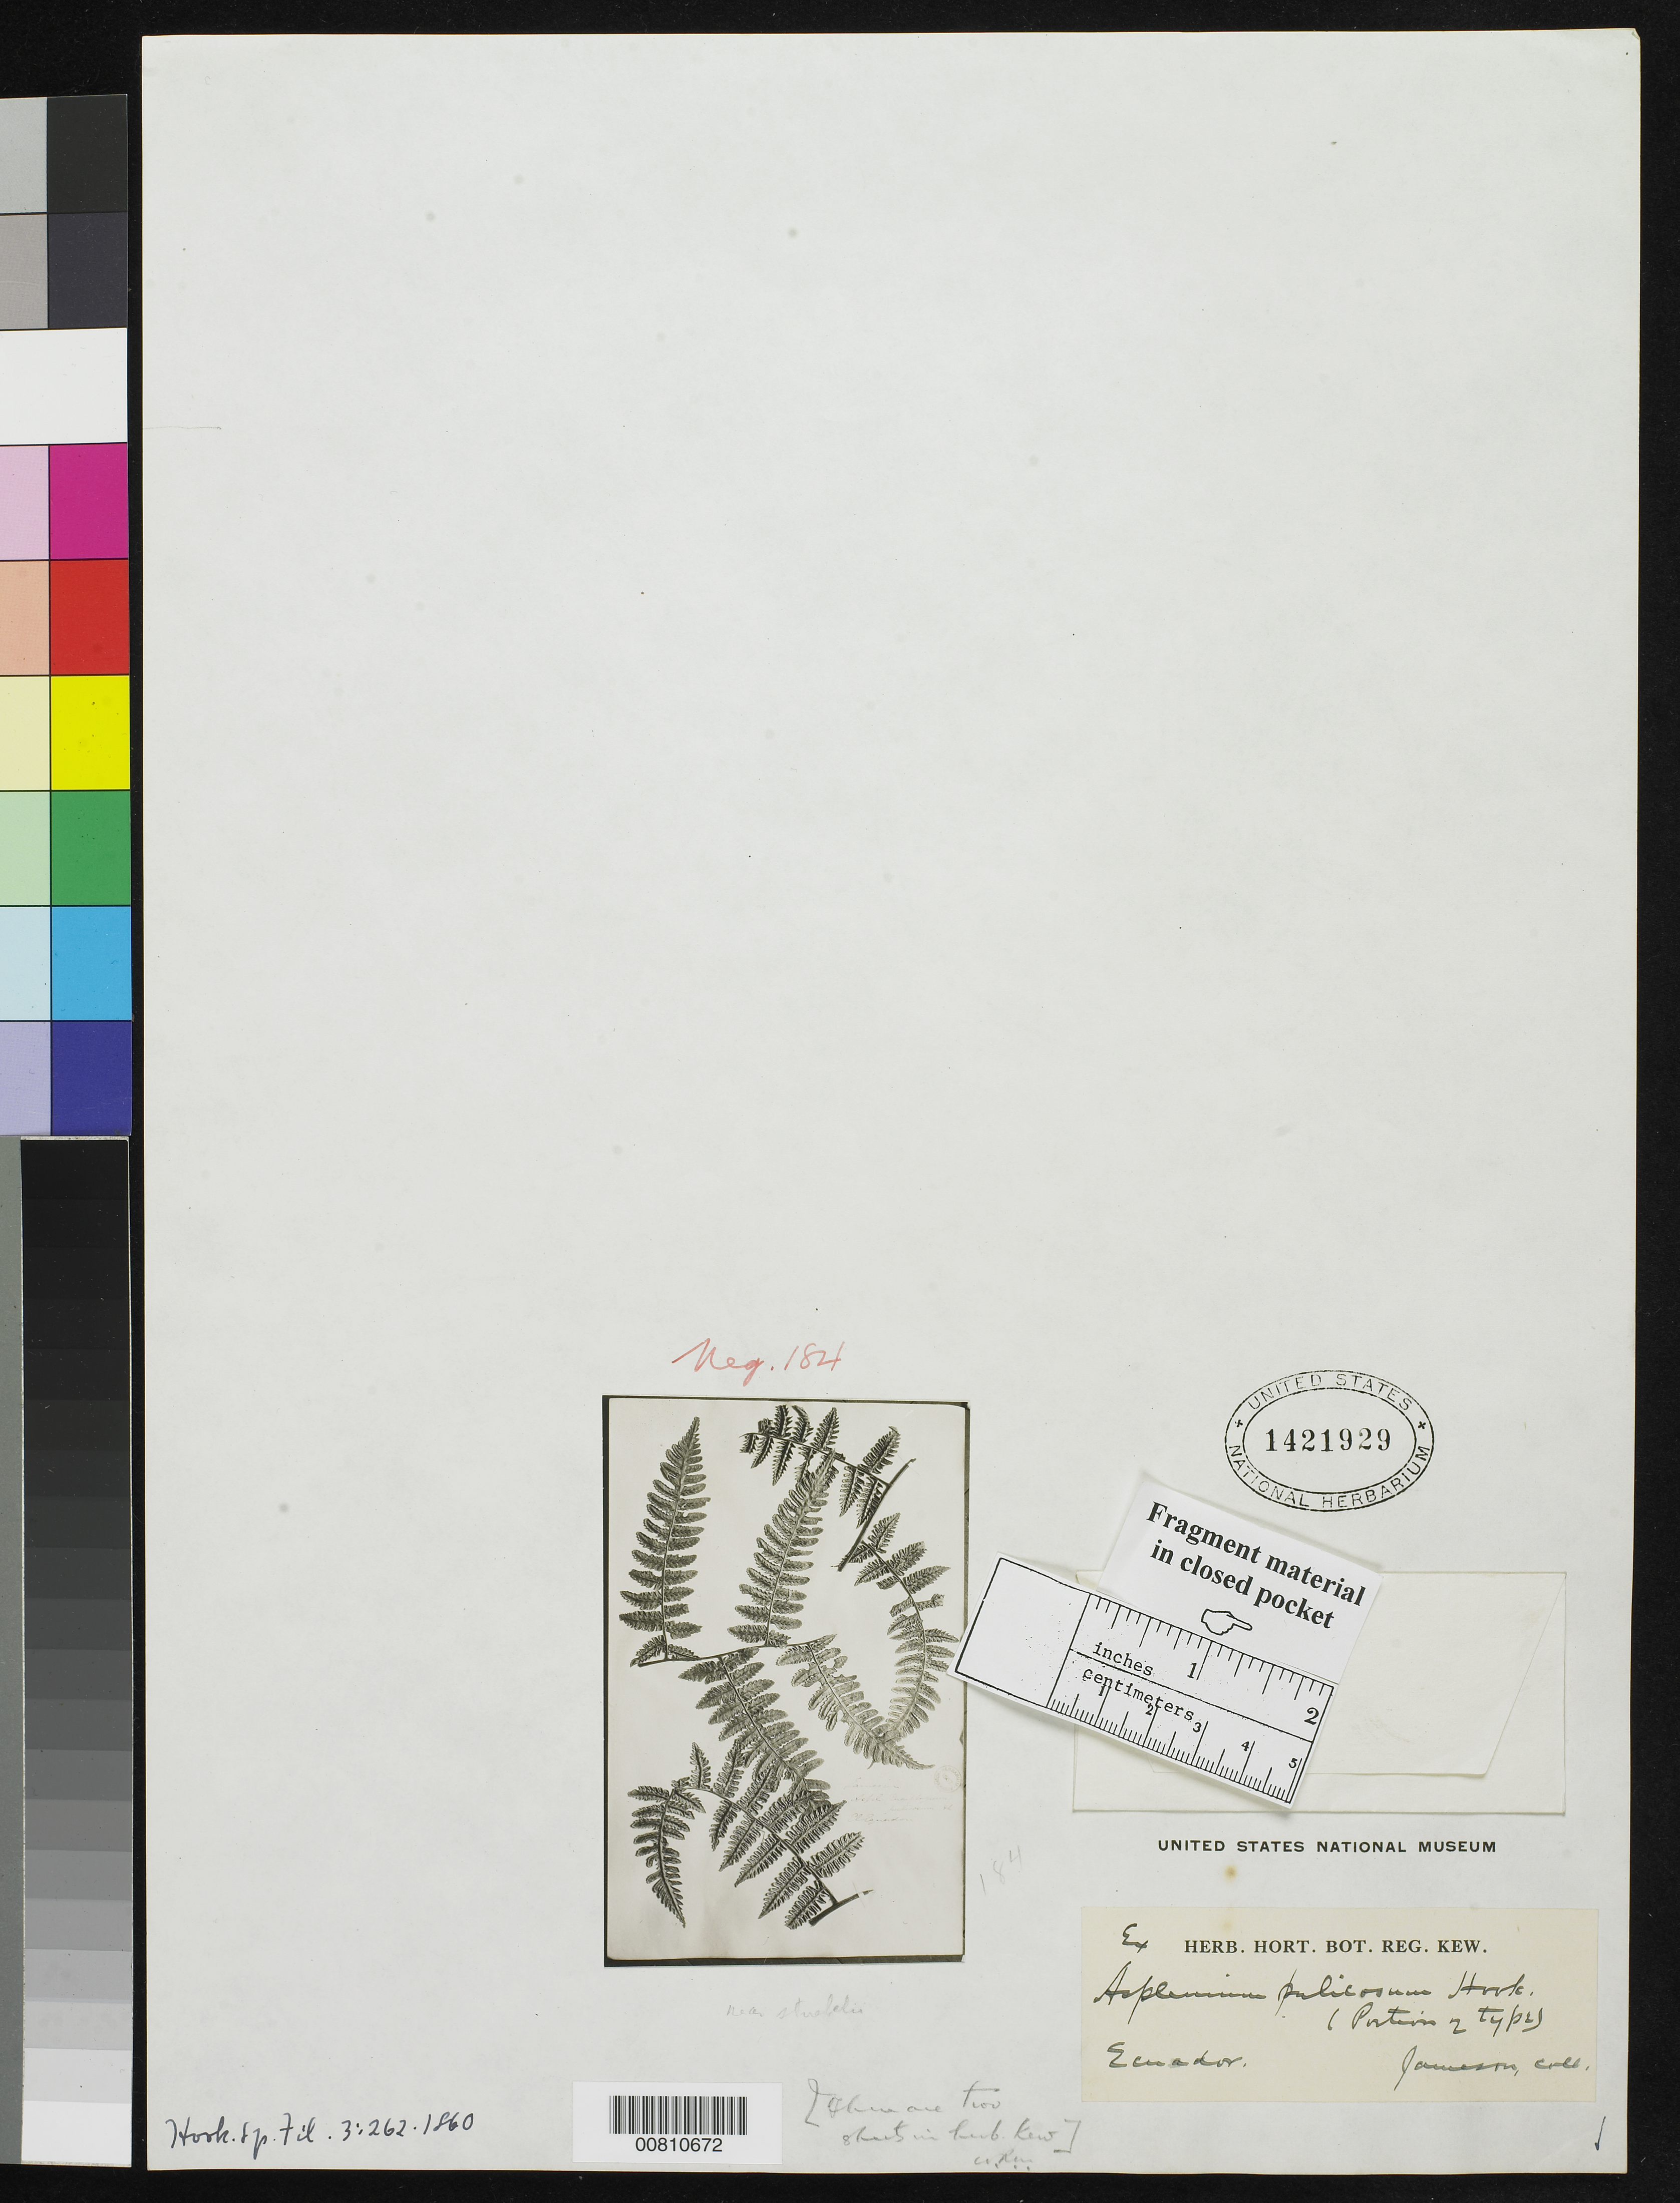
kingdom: Plantae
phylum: Tracheophyta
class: Polypodiopsida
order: Polypodiales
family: Aspleniaceae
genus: Asplenium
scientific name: Asplenium pulicosum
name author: Hook.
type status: Type Fragment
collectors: W. Jameson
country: Ecuador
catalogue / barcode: US 1421929